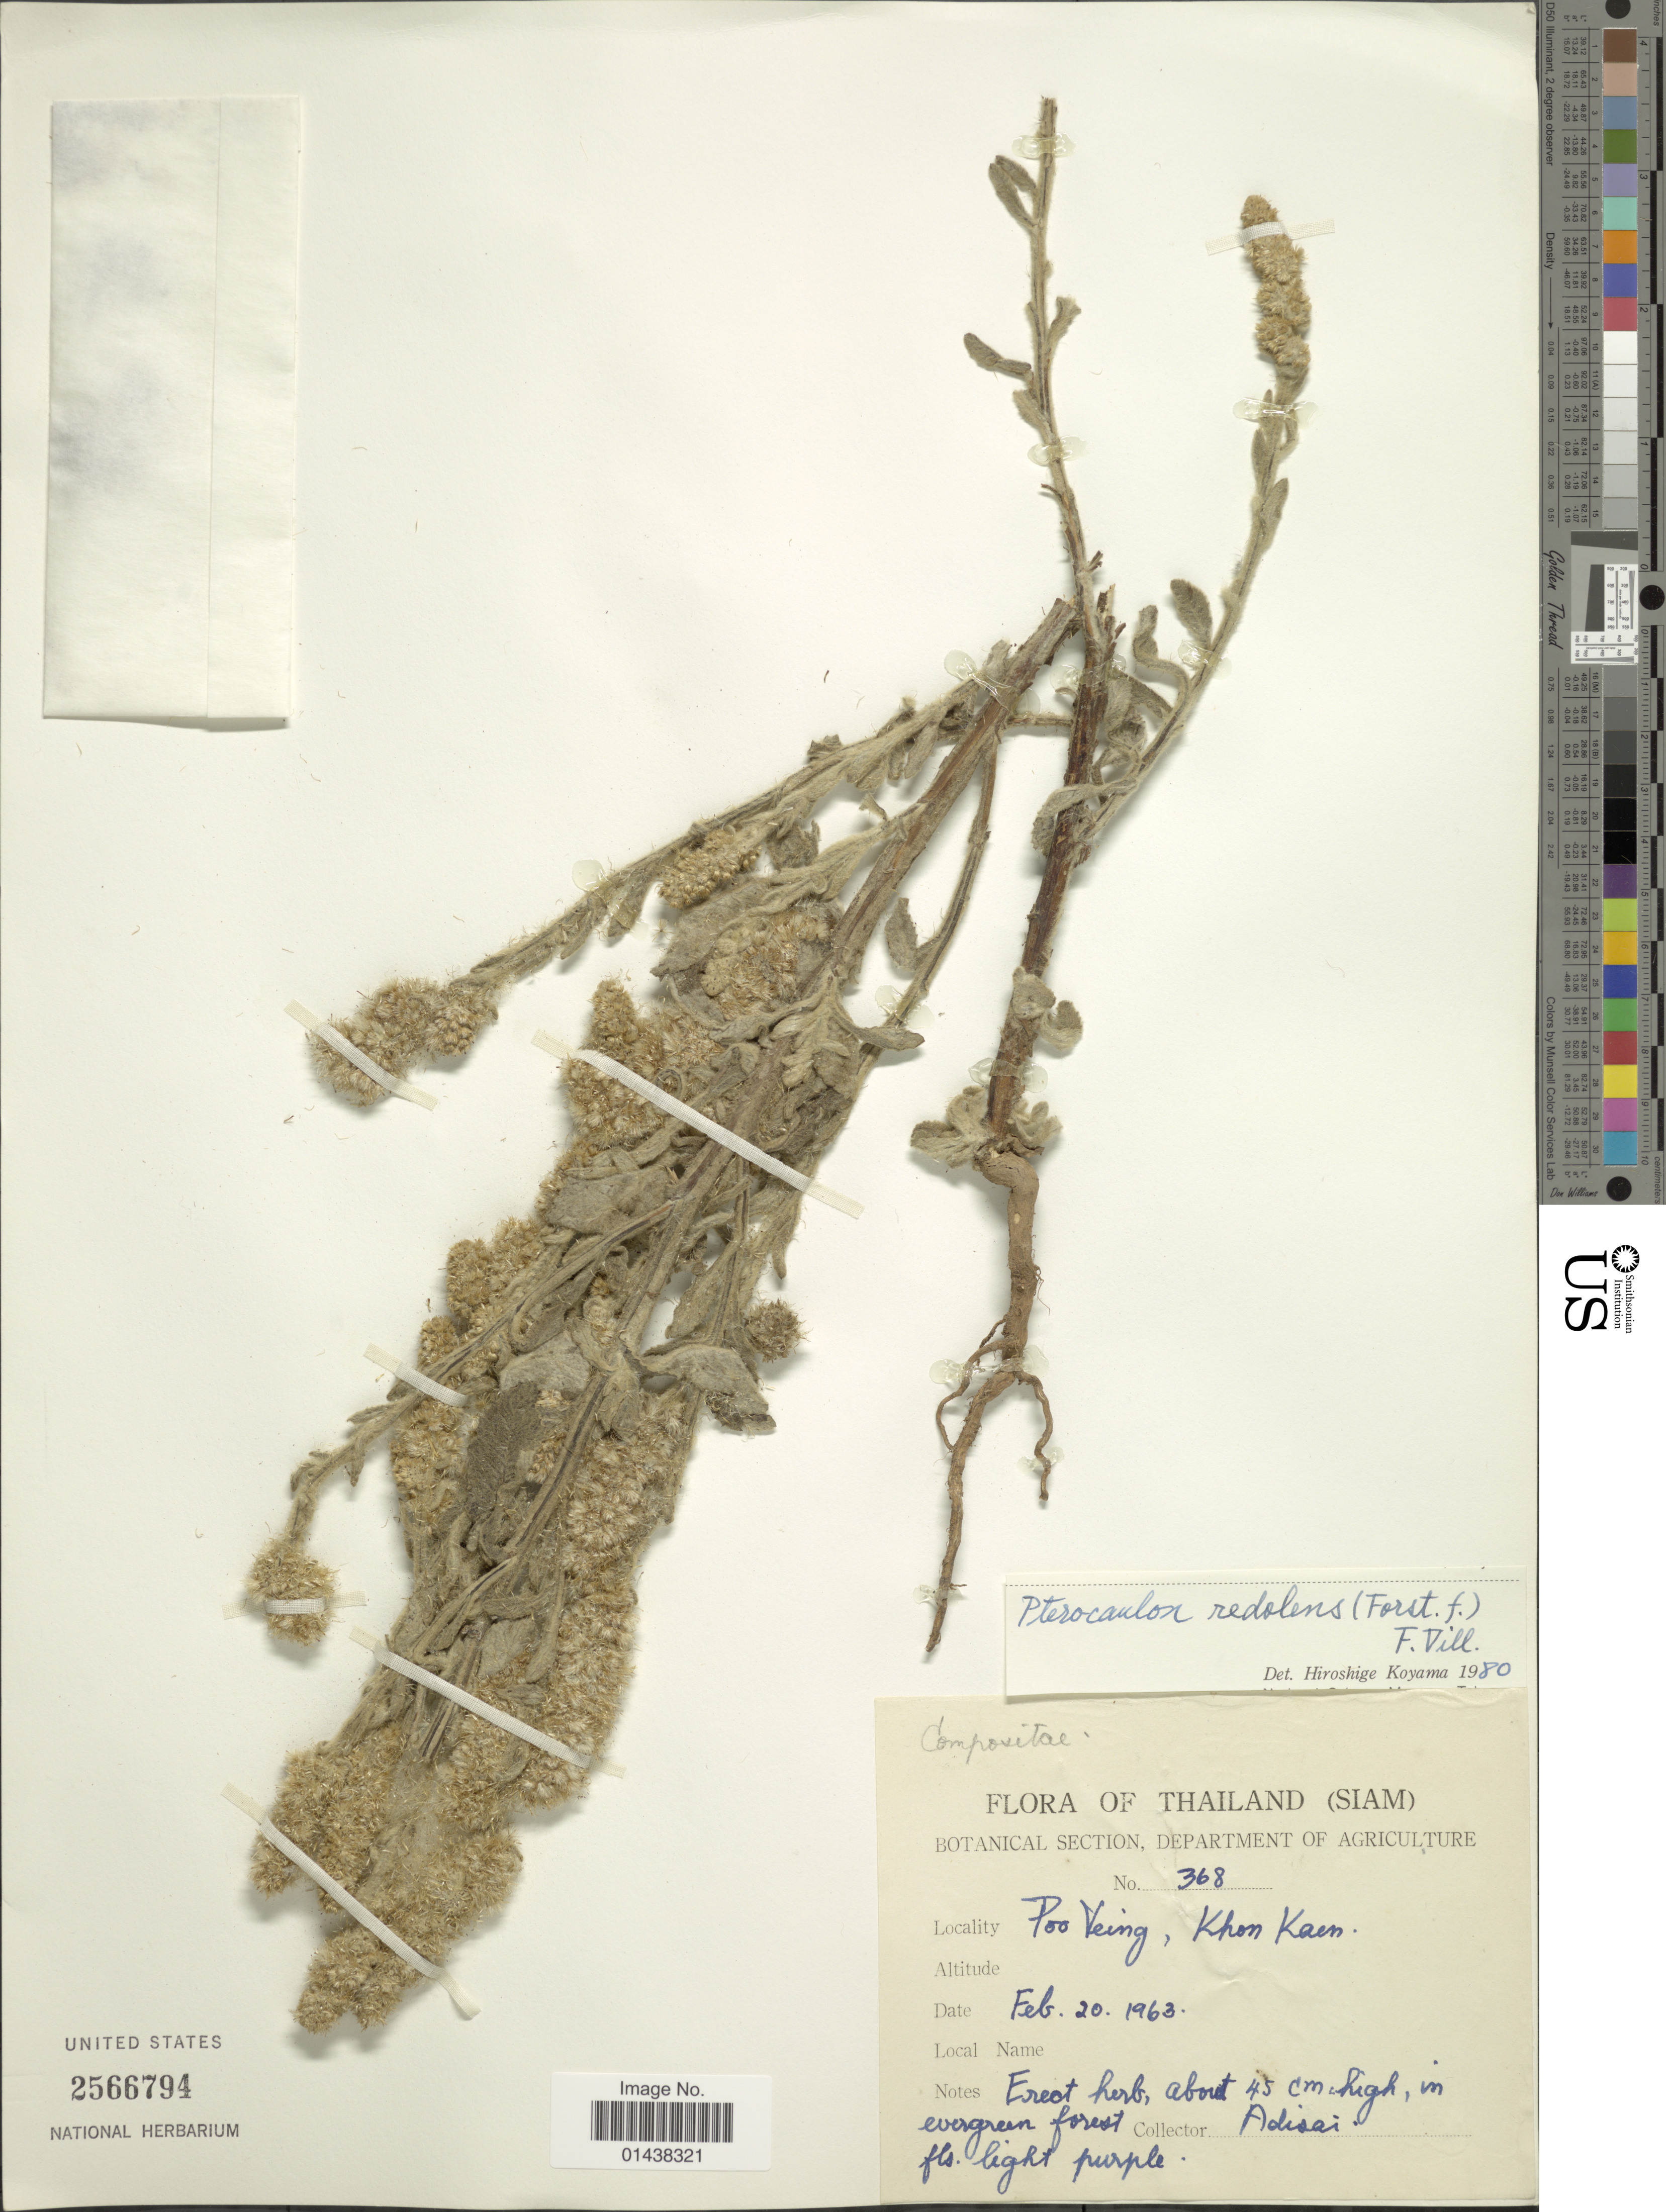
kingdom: Plantae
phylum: Tracheophyta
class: Magnoliopsida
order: Asterales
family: Asteraceae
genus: Pterocaulon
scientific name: Pterocaulon redolens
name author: (G. Forst. ex Willd.) Benth. ex Fern.-Vill.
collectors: Adisai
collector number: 368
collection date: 1963-02-20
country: Thailand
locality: Siam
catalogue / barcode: US 2566794